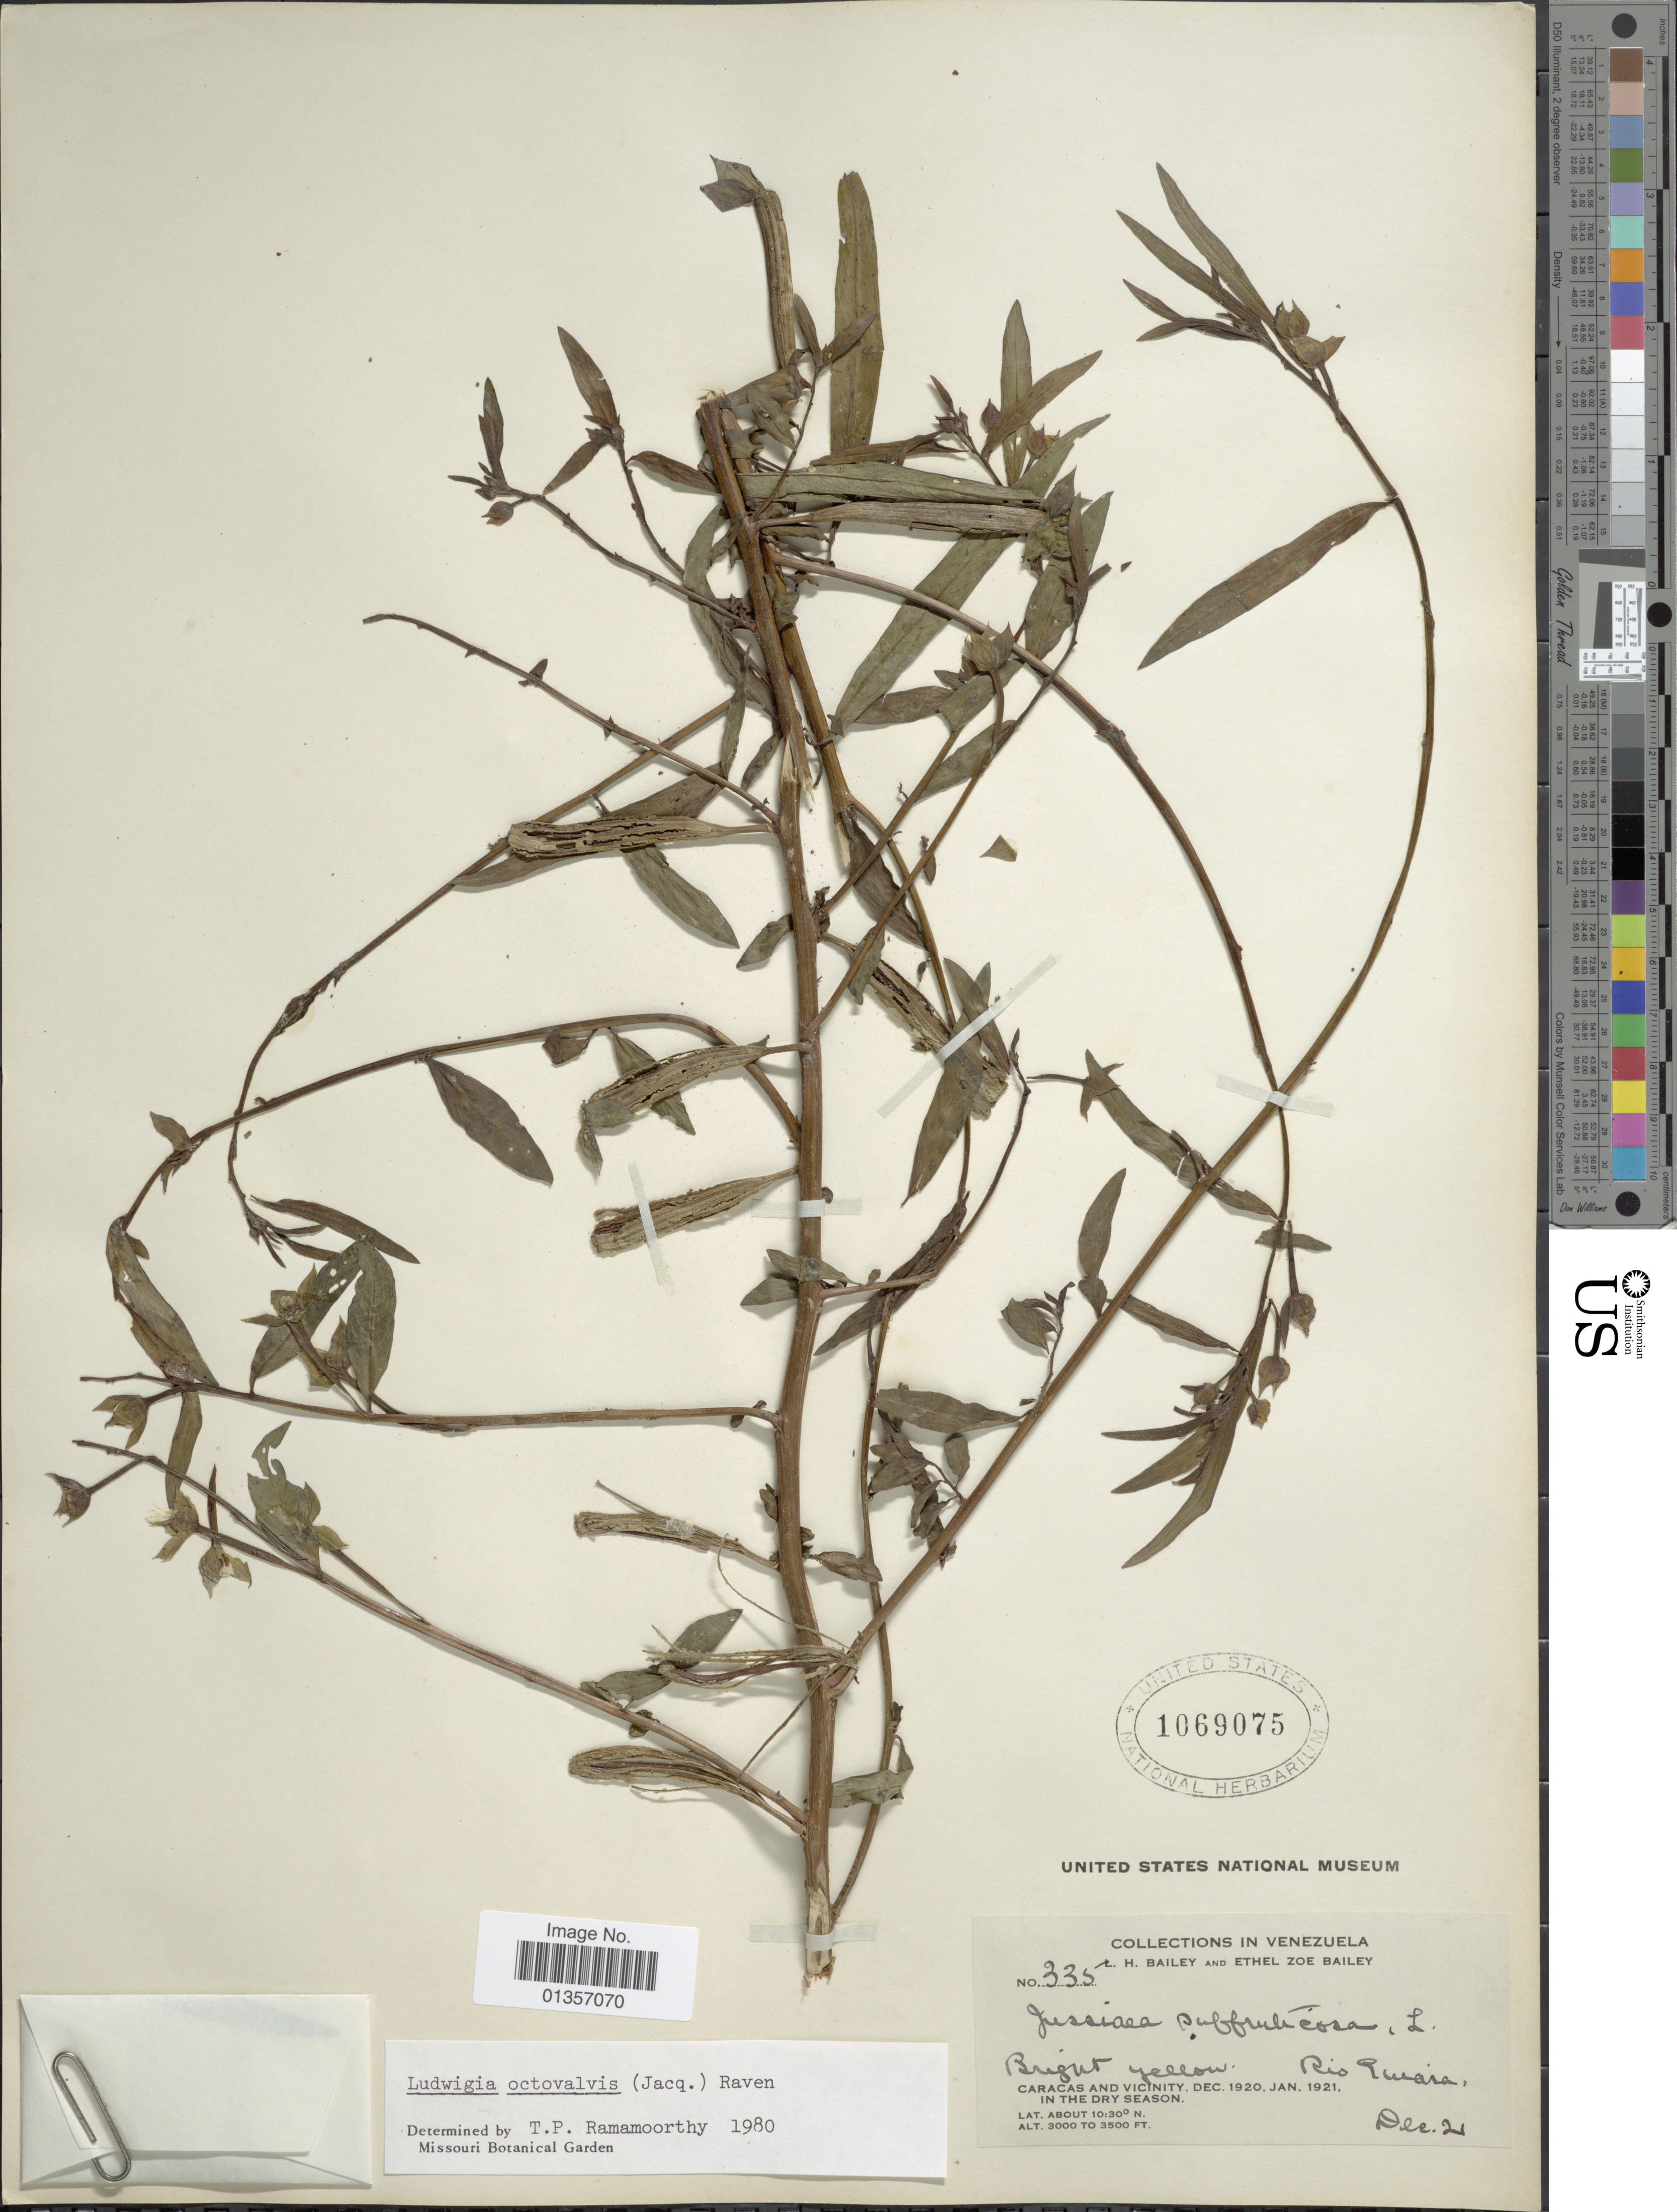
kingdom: Plantae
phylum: Tracheophyta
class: Magnoliopsida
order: Myrtales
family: Onagraceae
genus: Ludwigia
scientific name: Ludwigia octovalvis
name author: (Jacq.) P.H. Raven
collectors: L. H. Bailey & E. Z. Bailey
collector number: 335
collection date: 1921-12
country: Venezuela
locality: Rio Guaire, Caracas and vicinity.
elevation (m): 914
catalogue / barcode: US 1069075